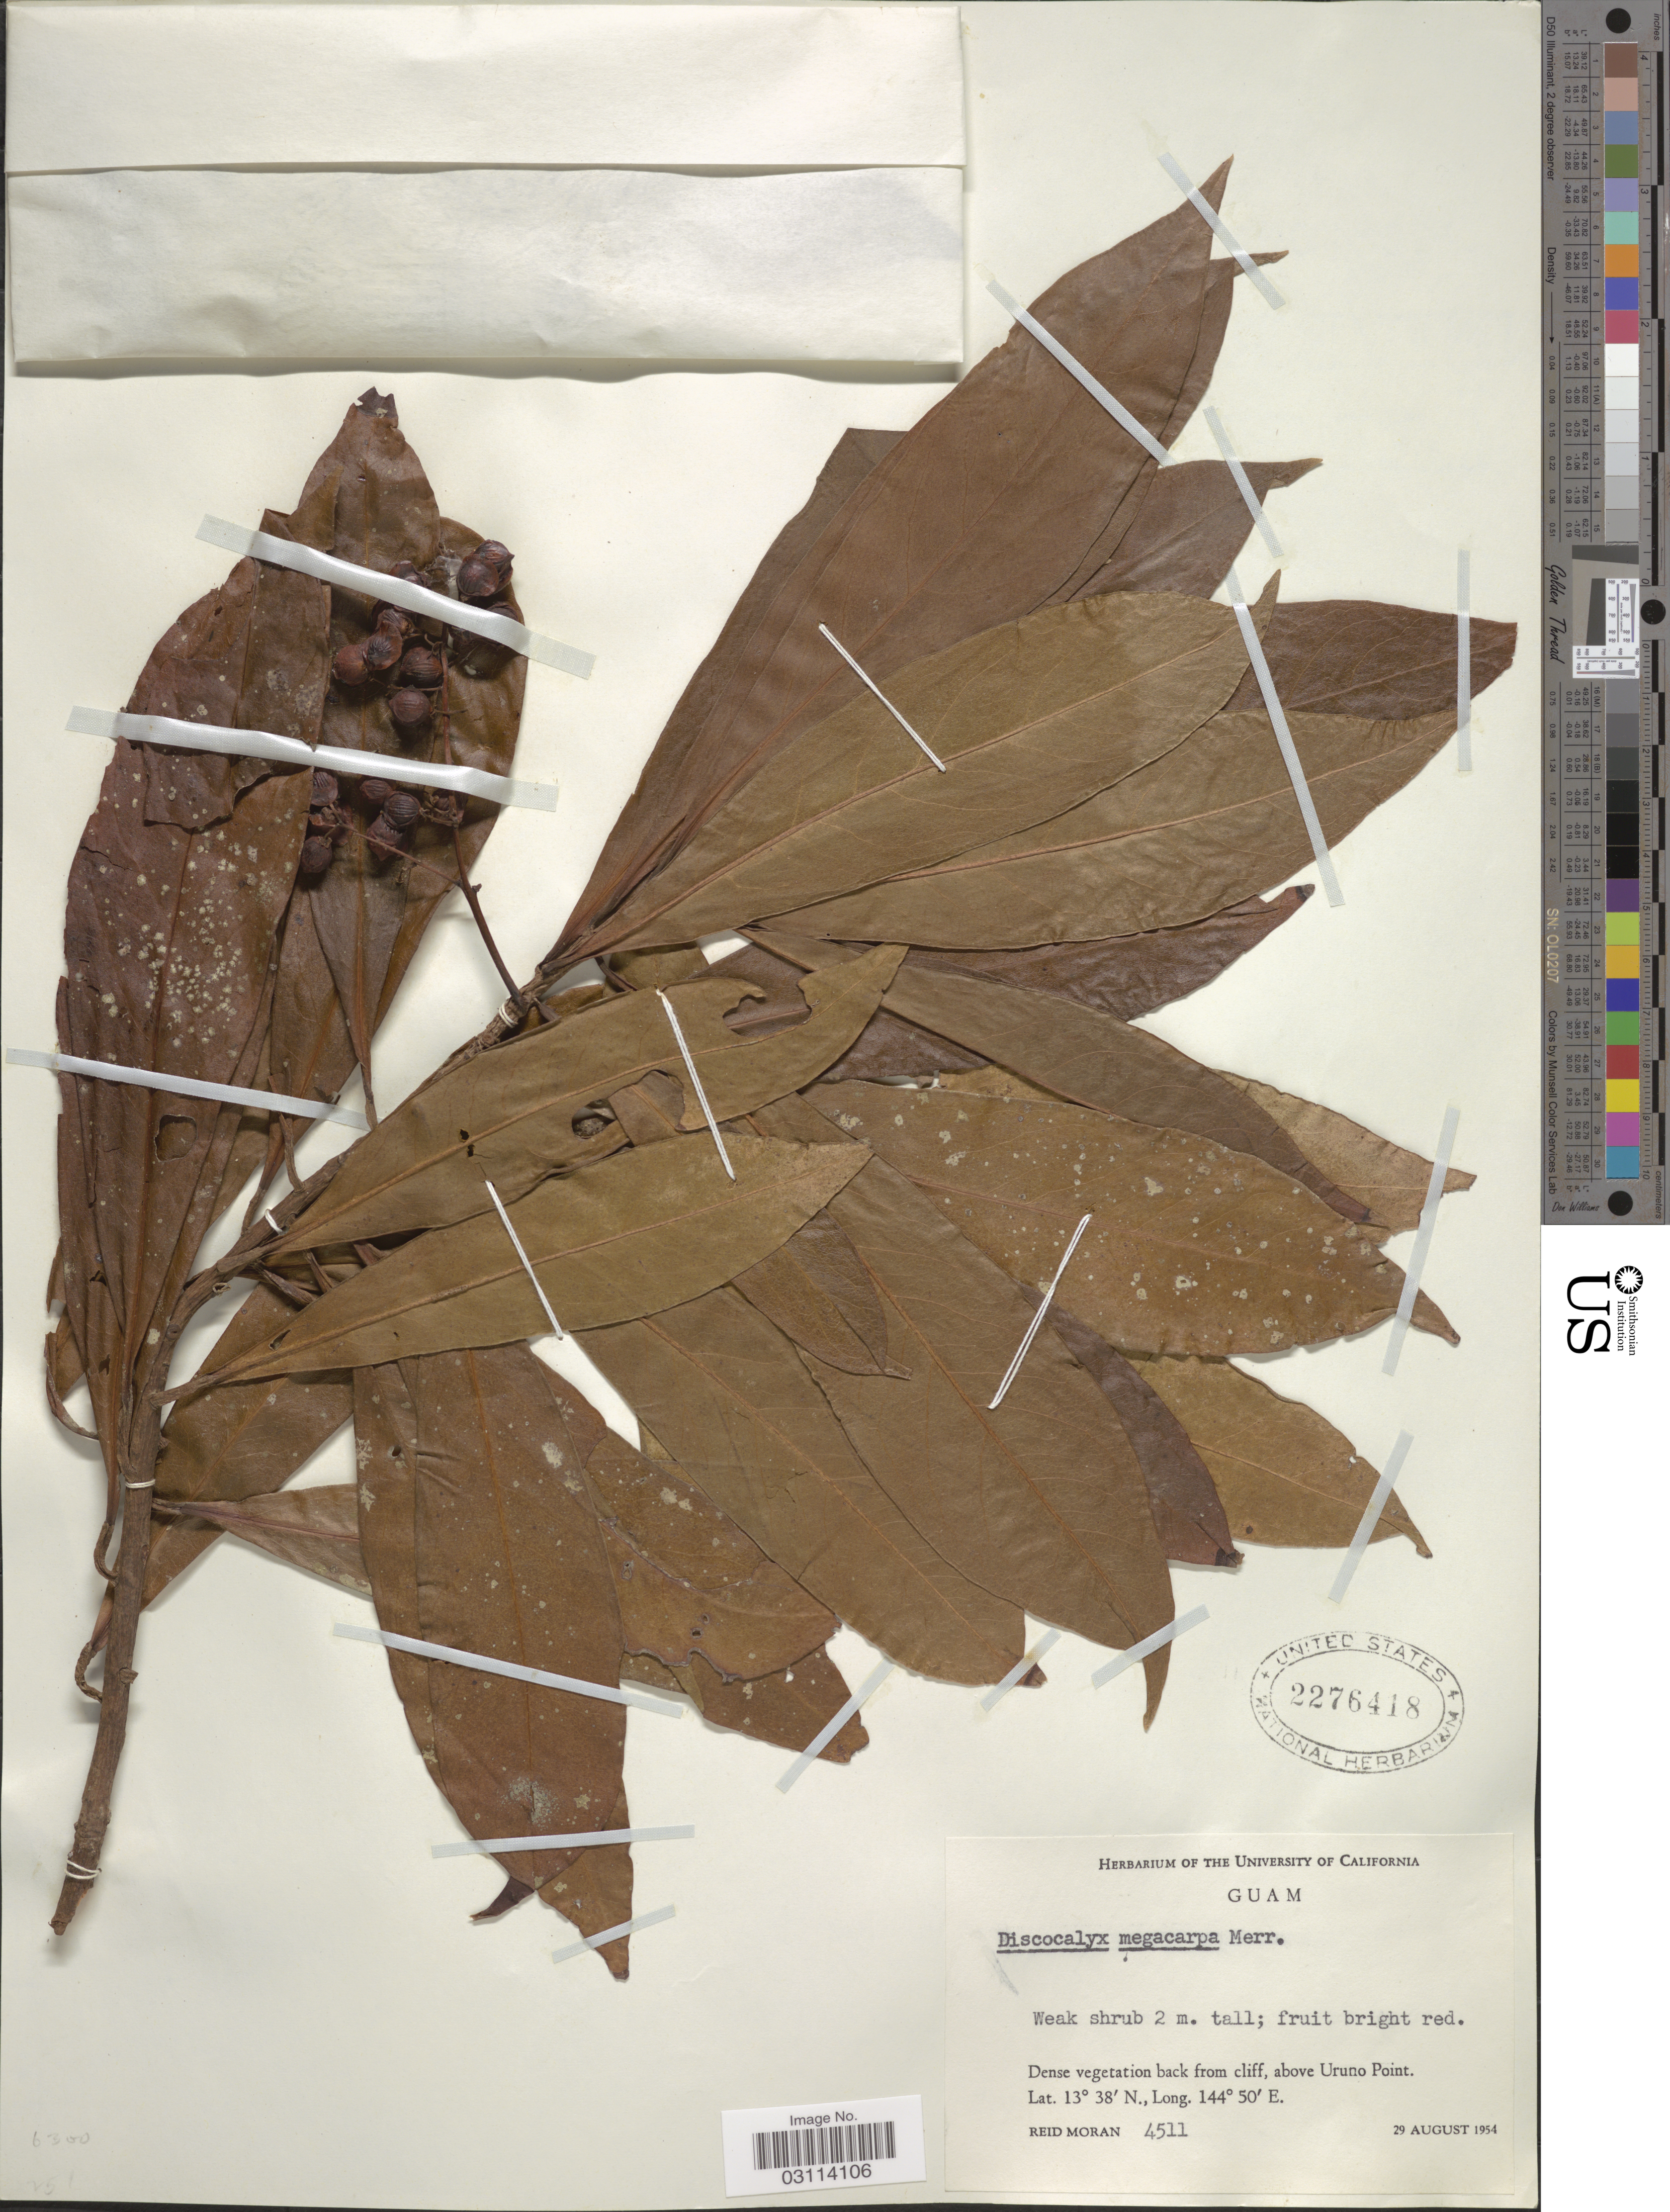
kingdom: Plantae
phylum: Tracheophyta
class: Magnoliopsida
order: Ericales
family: Primulaceae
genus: Discocalyx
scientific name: Discocalyx megacarpa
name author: Merr.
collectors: R. V. Moran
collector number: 4511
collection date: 1954-08-29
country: Guam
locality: Dense vegetation back from cliff, above Uruno Point.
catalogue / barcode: US 2276418